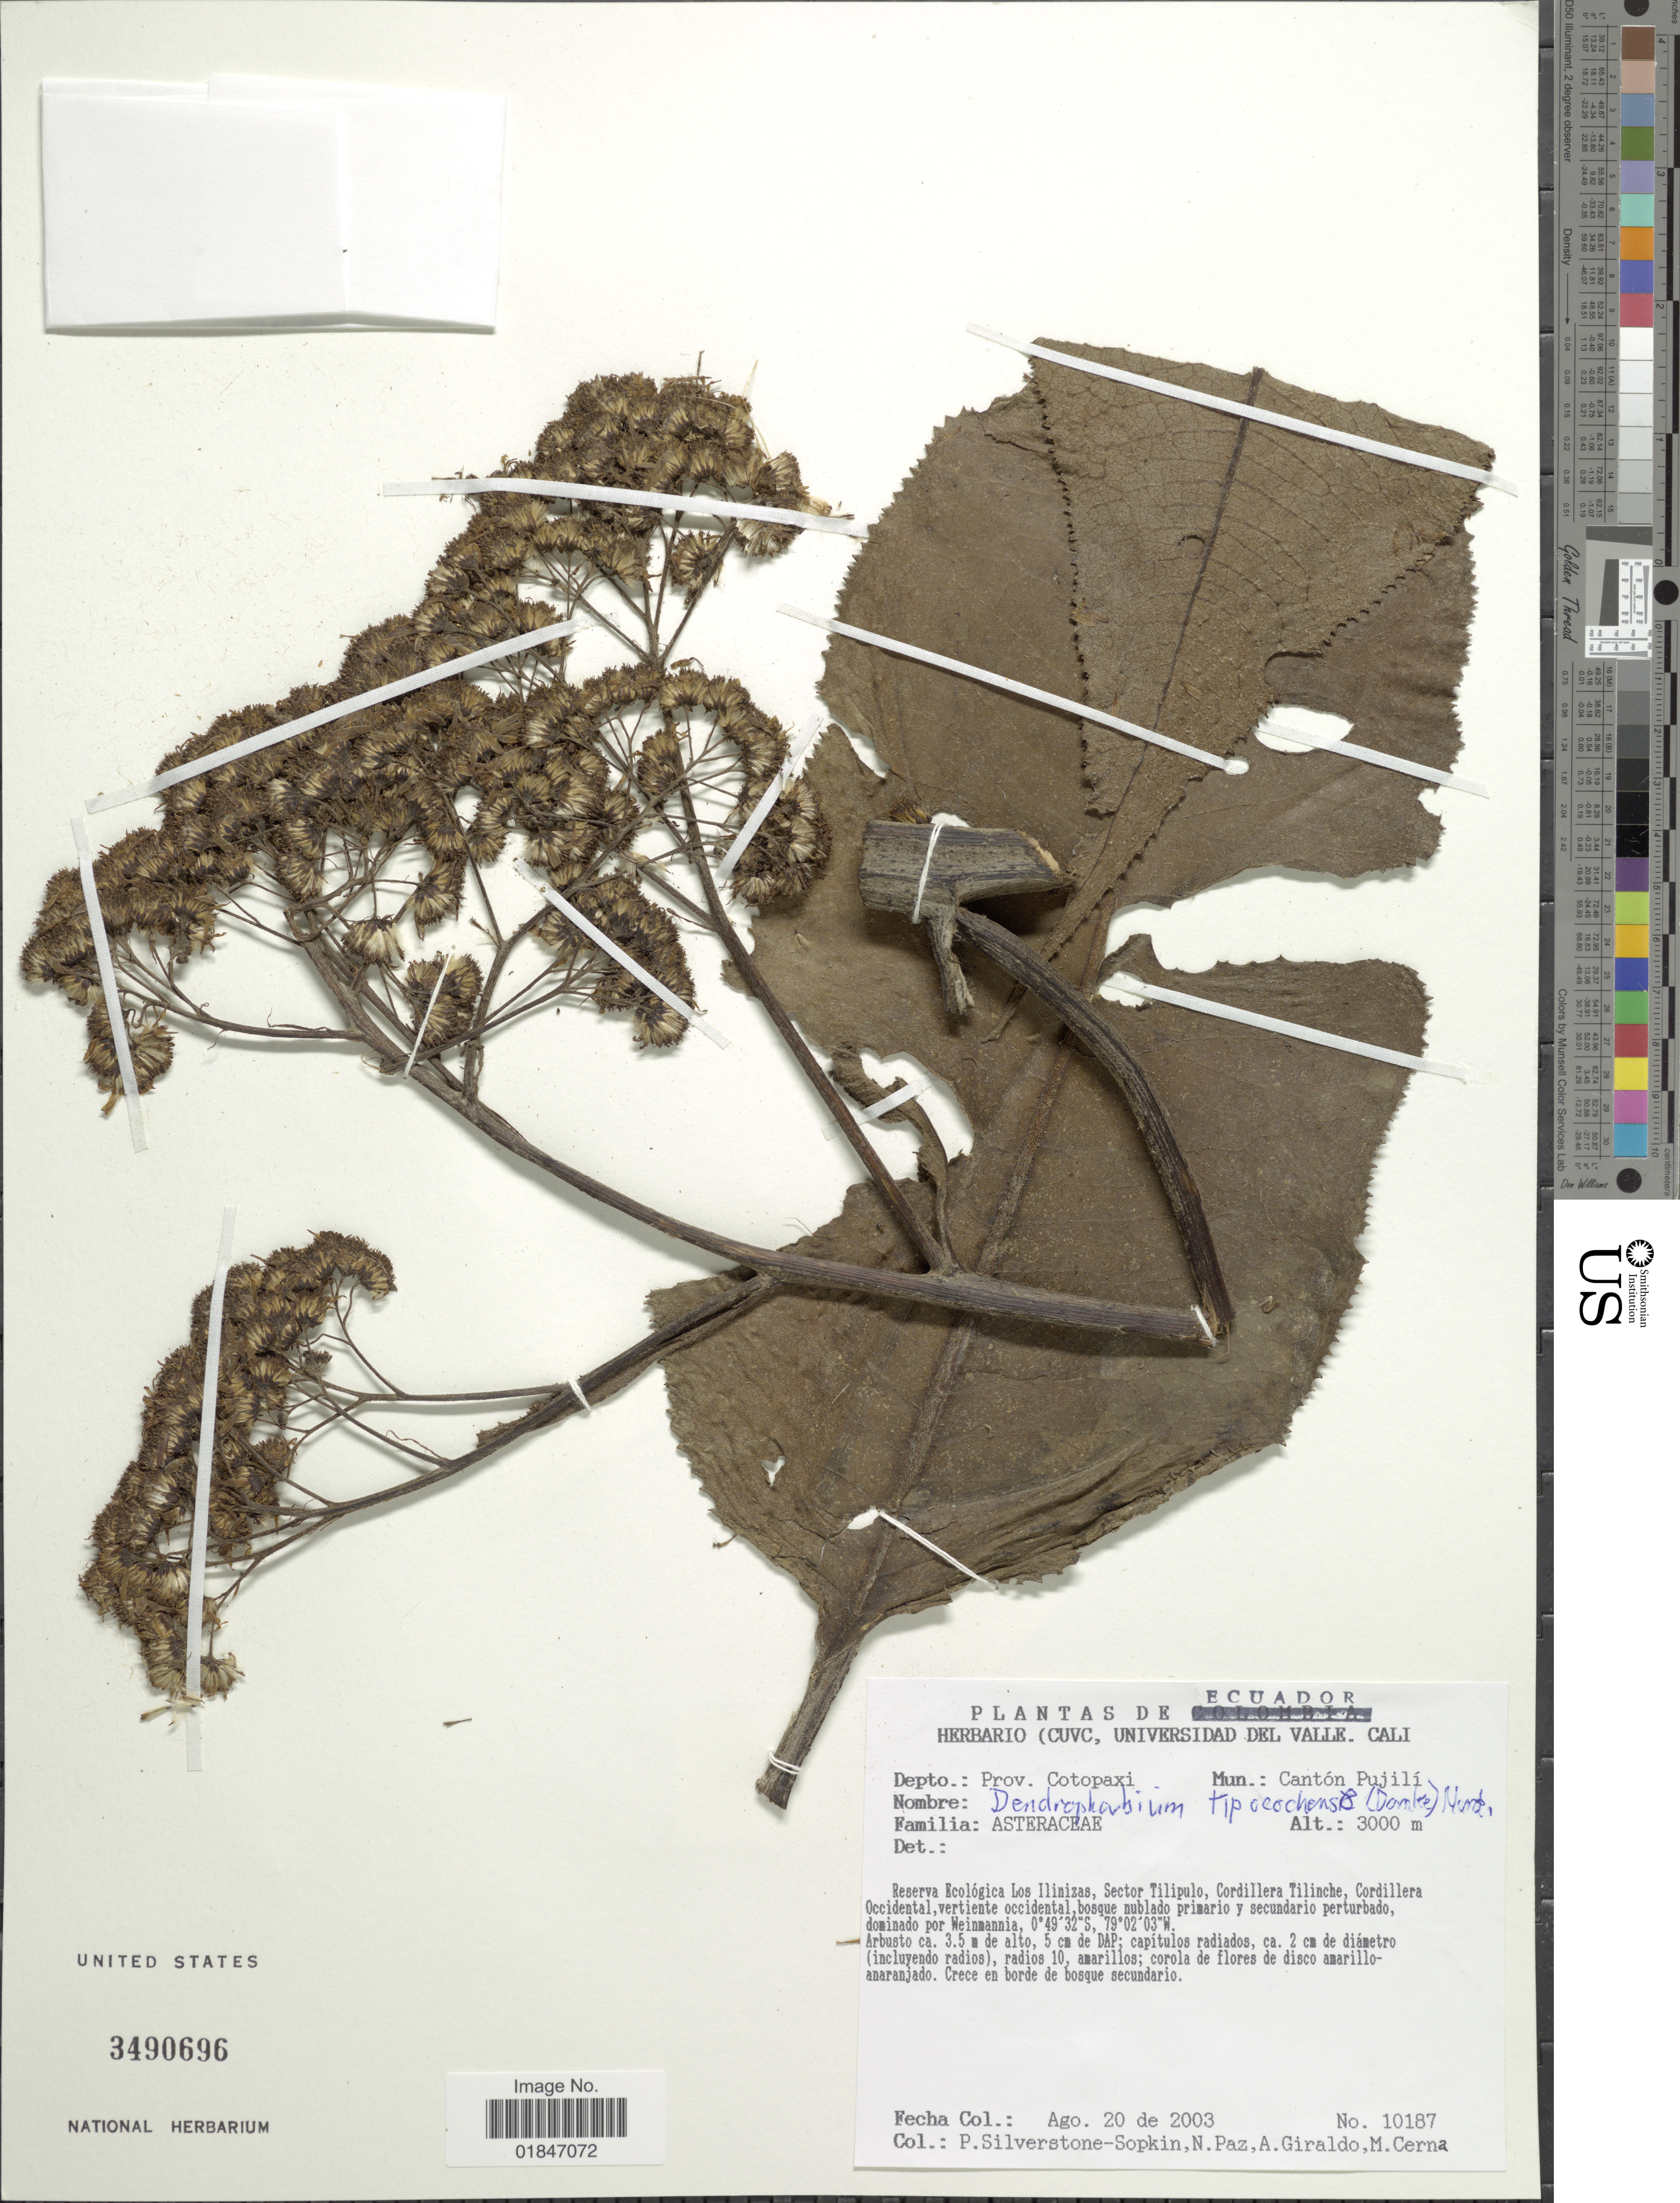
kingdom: Plantae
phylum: Tracheophyta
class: Magnoliopsida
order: Asterales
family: Asteraceae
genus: Dendrophorbium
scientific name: Dendrophorbium tipocochense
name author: (Domke) B. Nord.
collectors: P. A. Silverstone-Sopkin, N. Paz, A. Giraldo & M. Cerna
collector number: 10187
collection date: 2003-08-20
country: Ecuador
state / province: Cotopaxi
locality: Depto.: Prov. Cotopaxi. Mun.: Canton Pujili Reserva Ecologica Los Ilinizas, Sector Tilipulo, Cordillera Tilinche, Cordillera Occidental, vertiente occidental, bosque nublado primario y secundario perturbado, dominado por Weinmannia.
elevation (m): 3000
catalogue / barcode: US 3490696